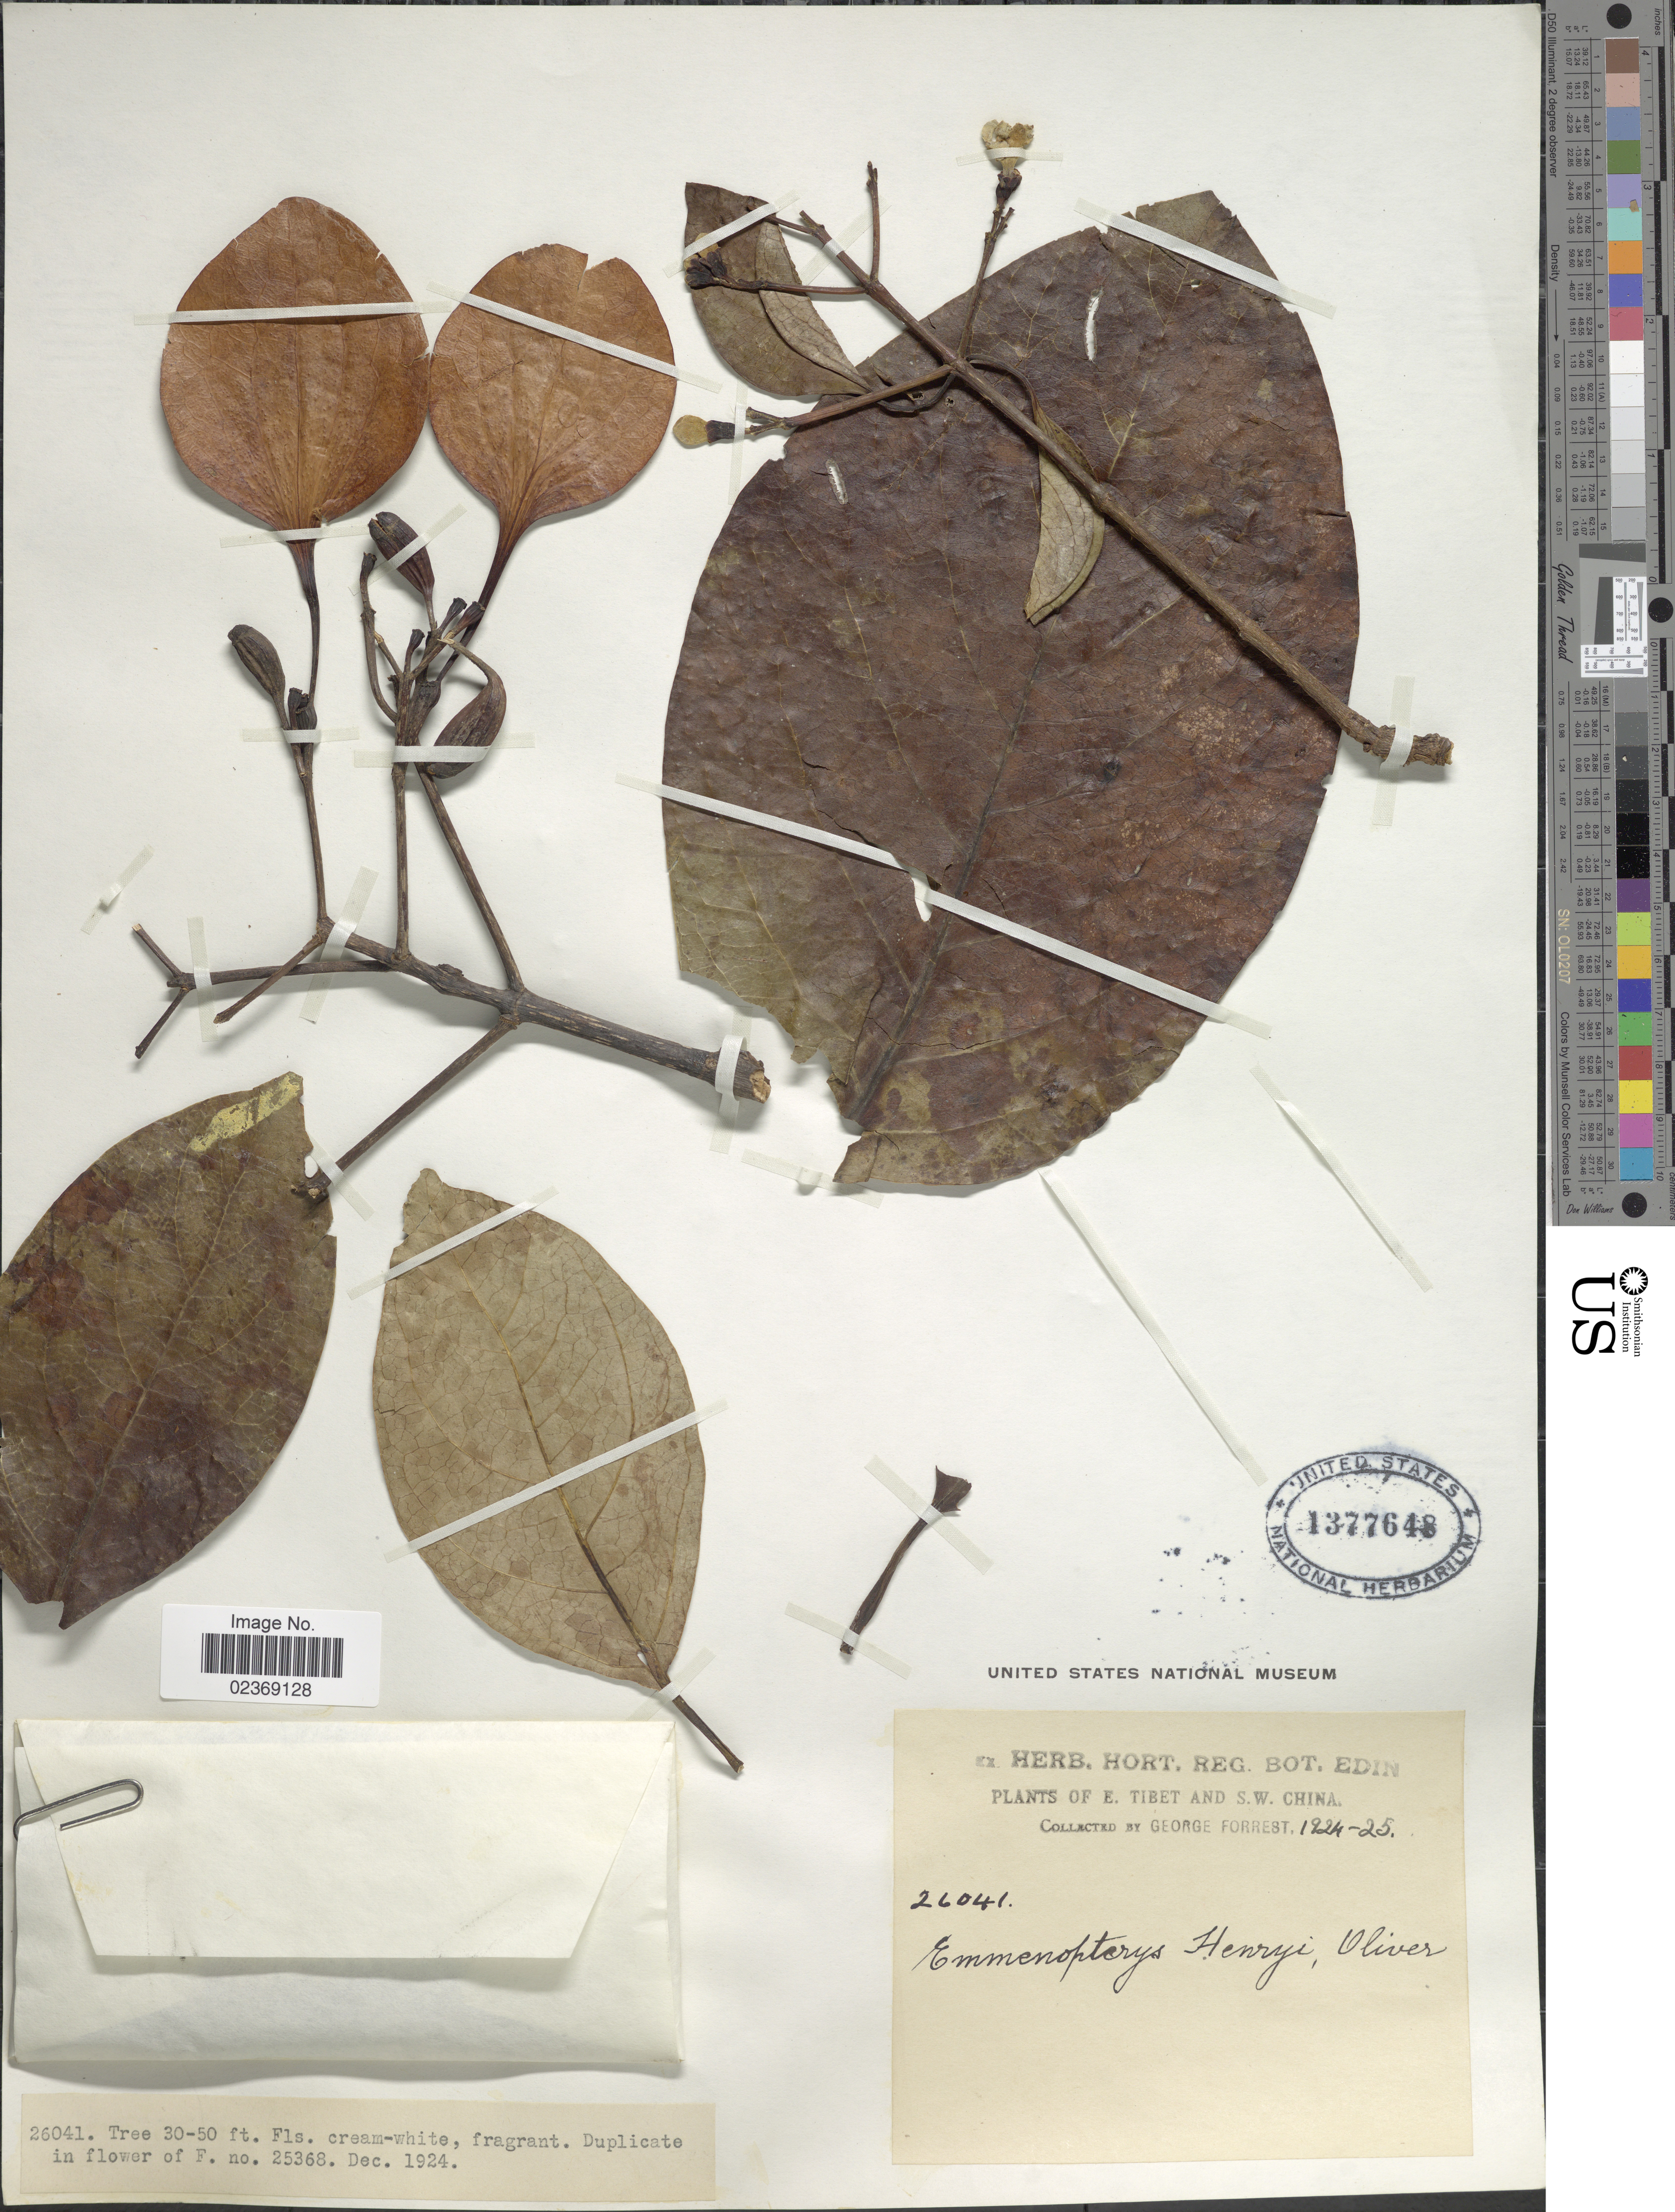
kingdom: Plantae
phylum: Tracheophyta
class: Magnoliopsida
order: Gentianales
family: Rubiaceae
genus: Emmenopterys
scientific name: Emmenopterys henryi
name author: Oliv.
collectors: G. Forrest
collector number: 26041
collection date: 1924-12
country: China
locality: E. Tibet and S.W. China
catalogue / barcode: US 1377648